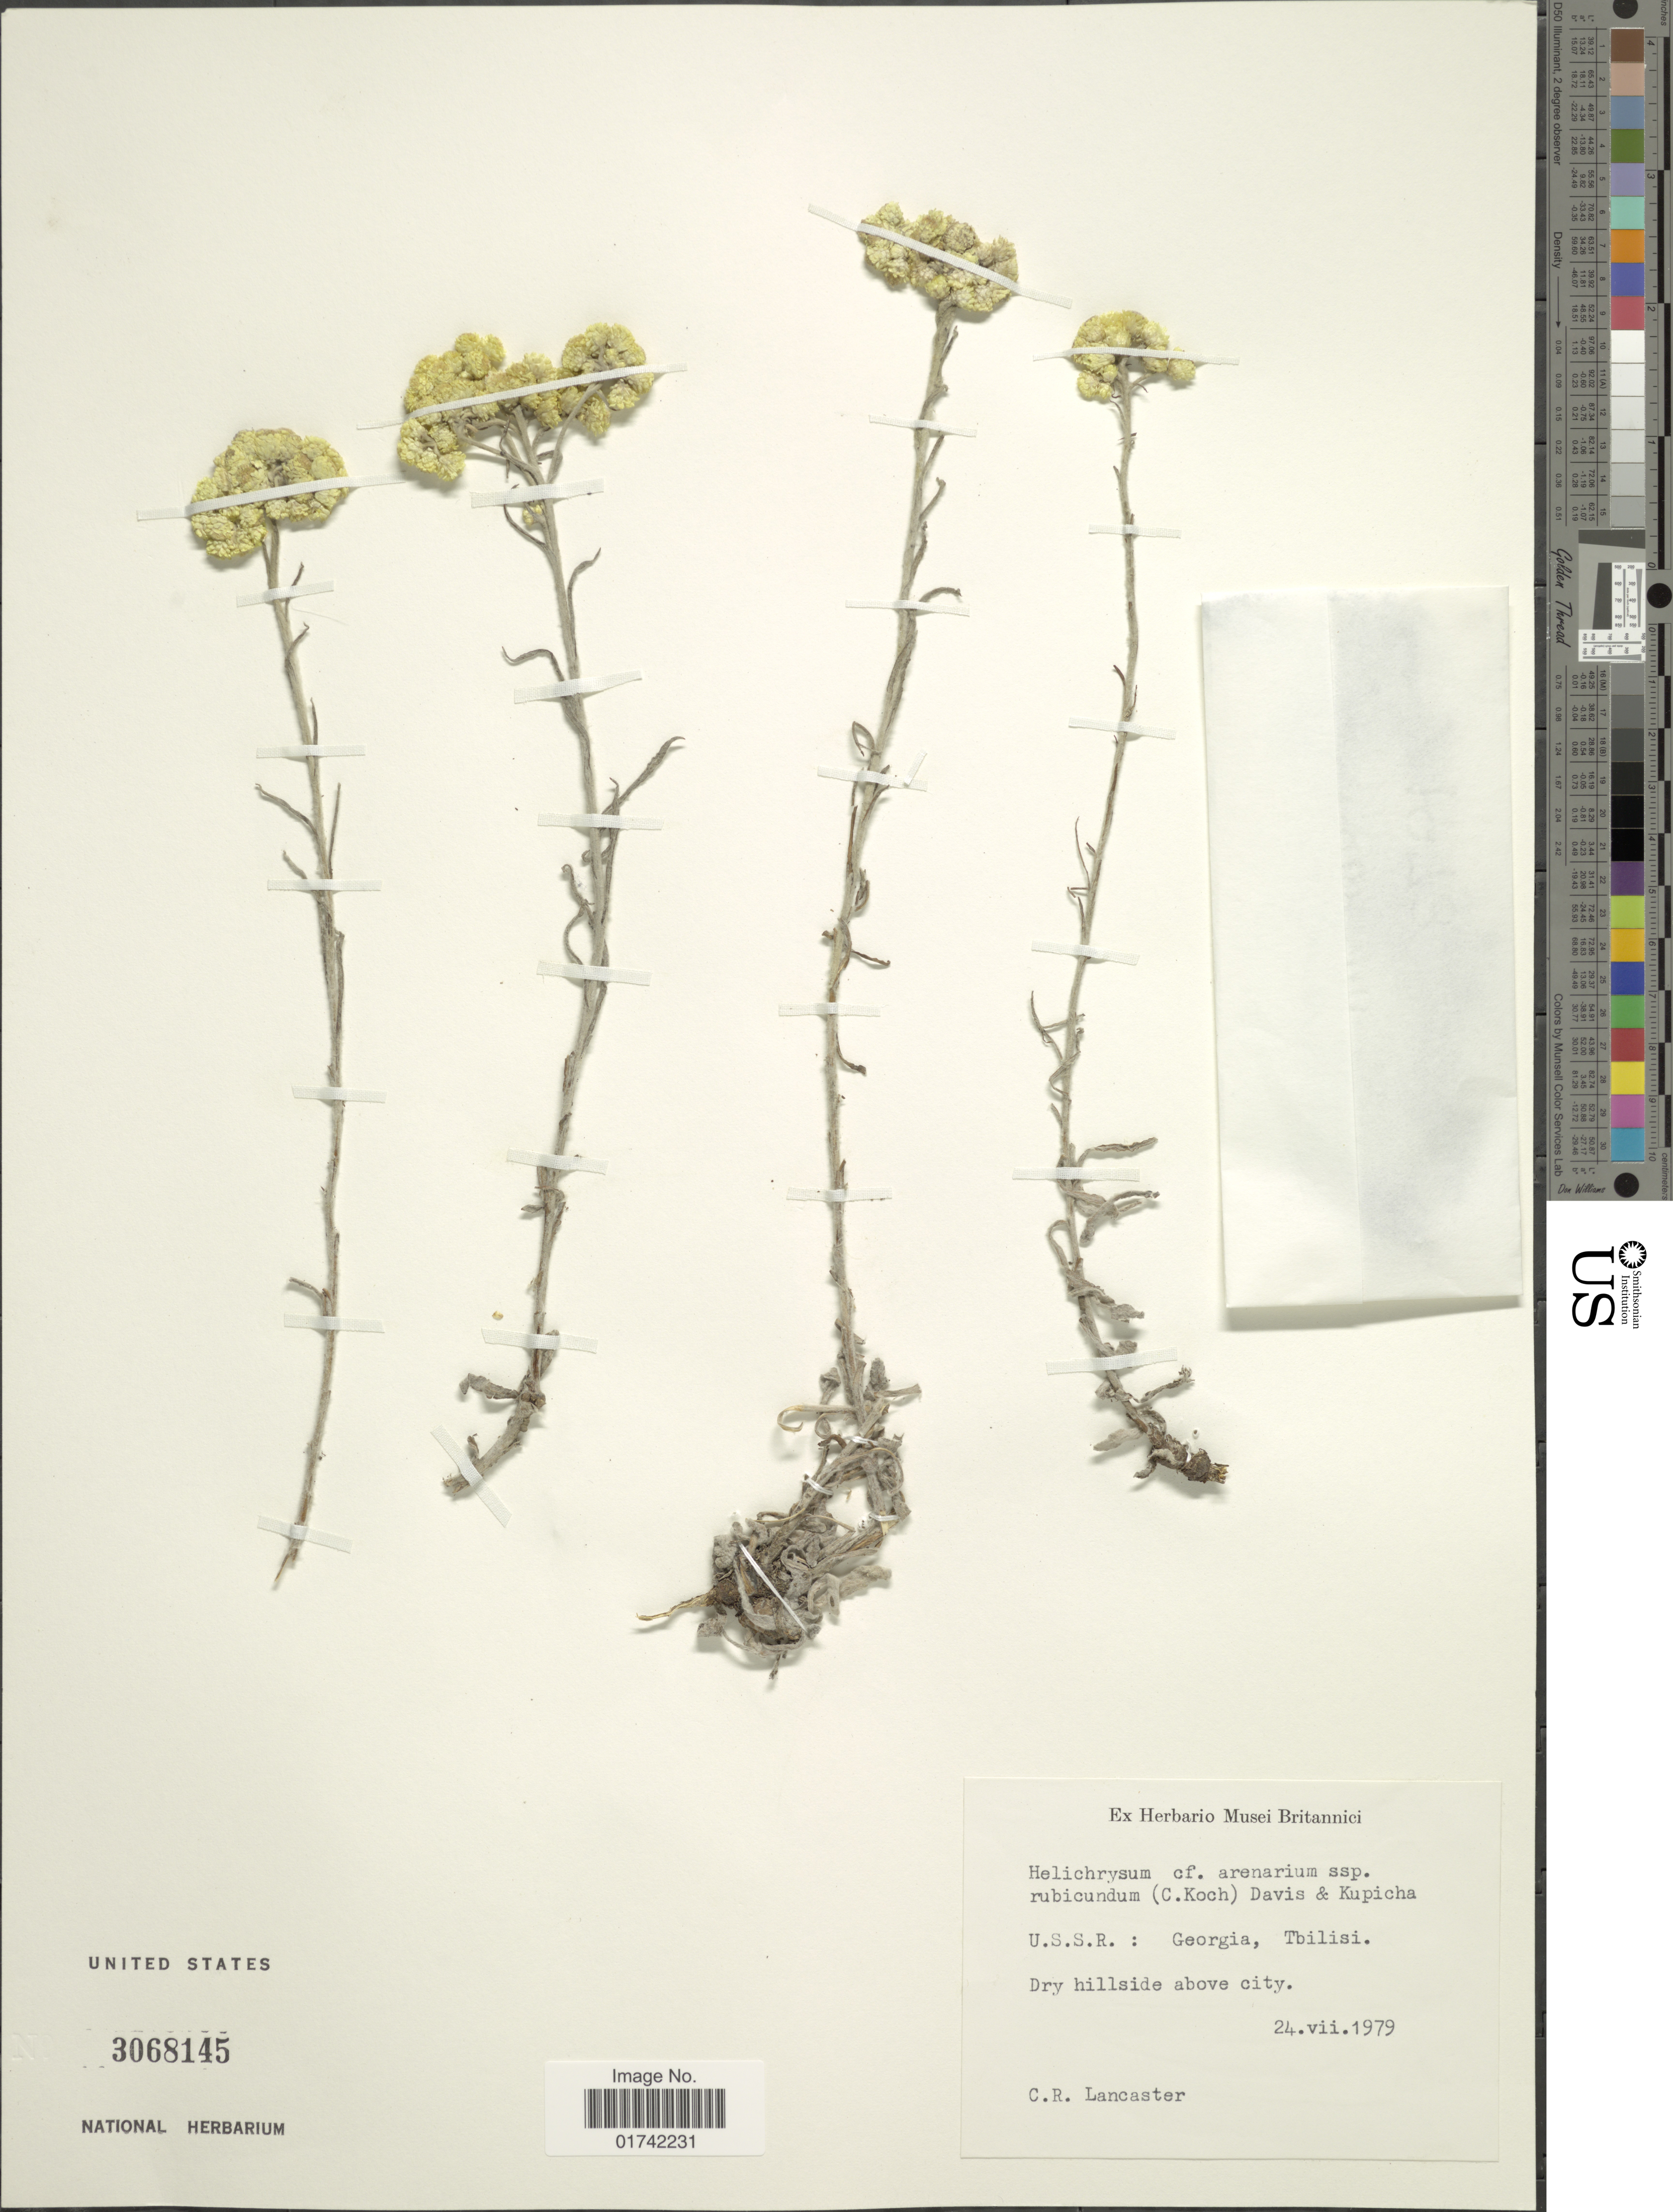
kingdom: Plantae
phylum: Tracheophyta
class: Magnoliopsida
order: Asterales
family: Asteraceae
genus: Helichrysum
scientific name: Helichrysum armenium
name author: DC.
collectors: C. Lancaster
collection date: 1979-07-24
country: Georgia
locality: U. S. S. R. : Georgia, Tbilisi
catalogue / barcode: US 3068145